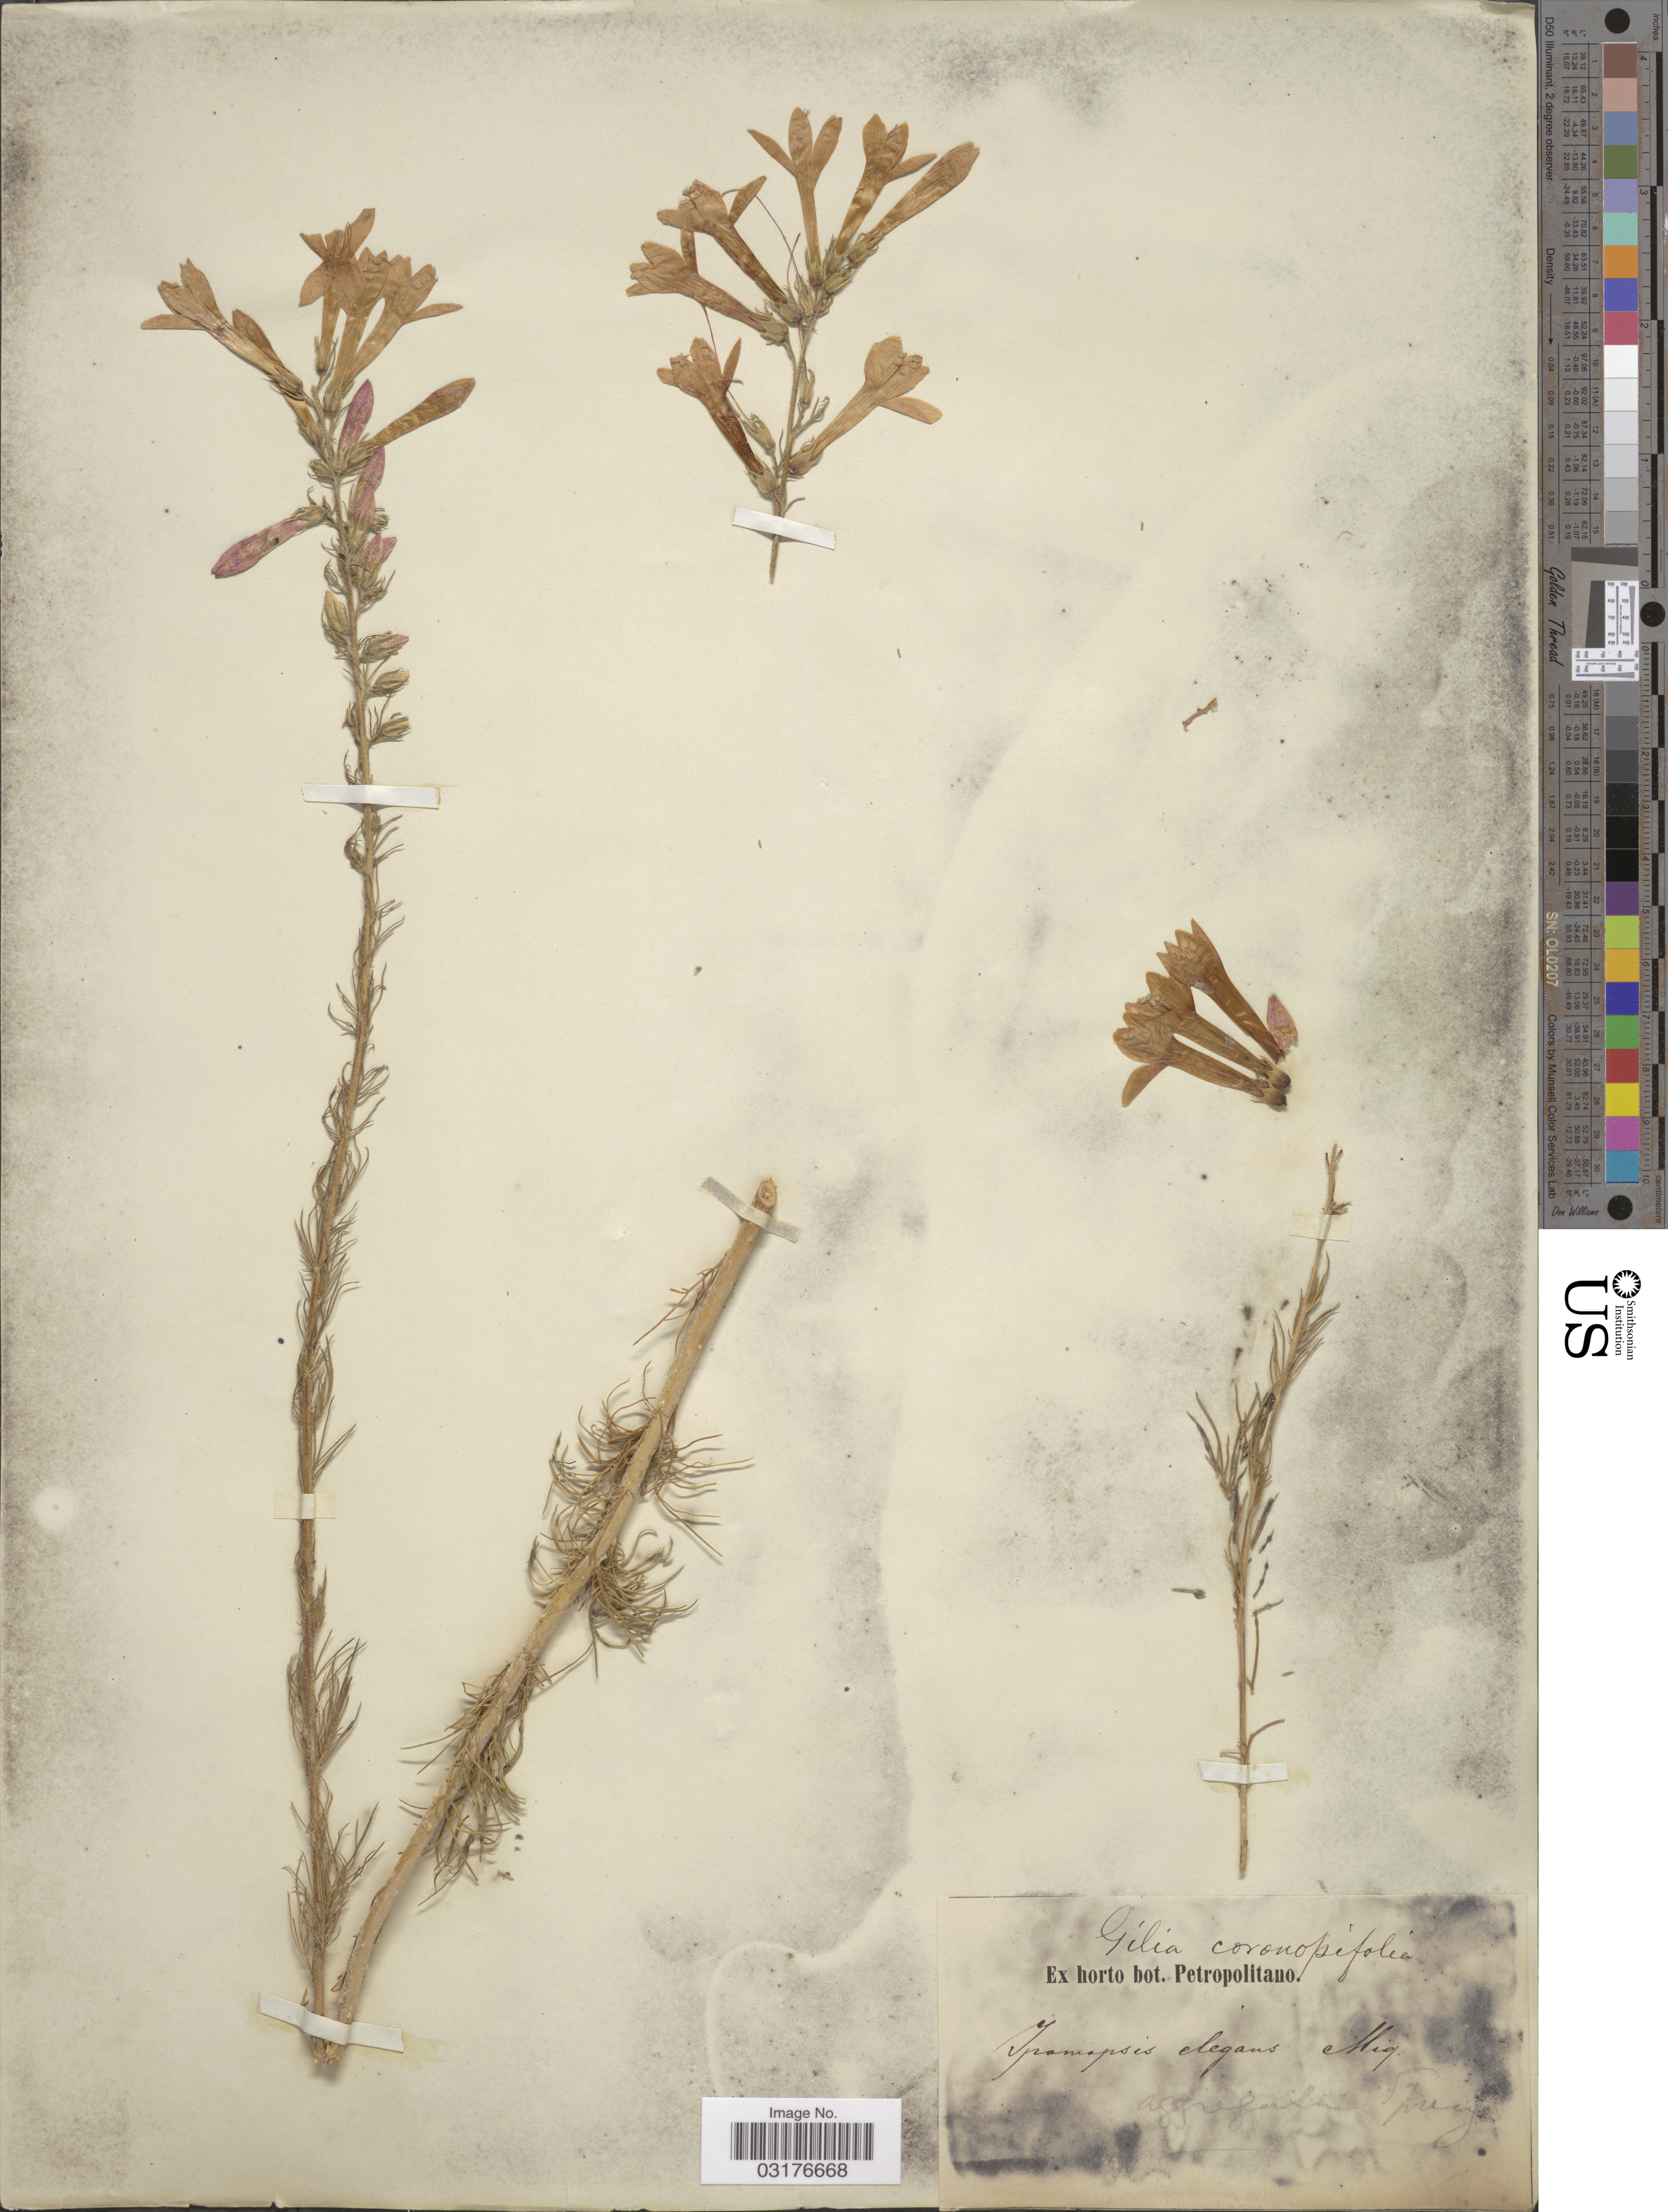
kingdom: Plantae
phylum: Tracheophyta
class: Magnoliopsida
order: Ericales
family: Polemoniaceae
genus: Ipomopsis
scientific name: Ipomopsis rubra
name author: (L.) Wherry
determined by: Strong, Mark T., (BOT), Smithsonian Institution - National Museum of Natural History (UNITED STATES)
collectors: ex Horto Bot. Petropolitano